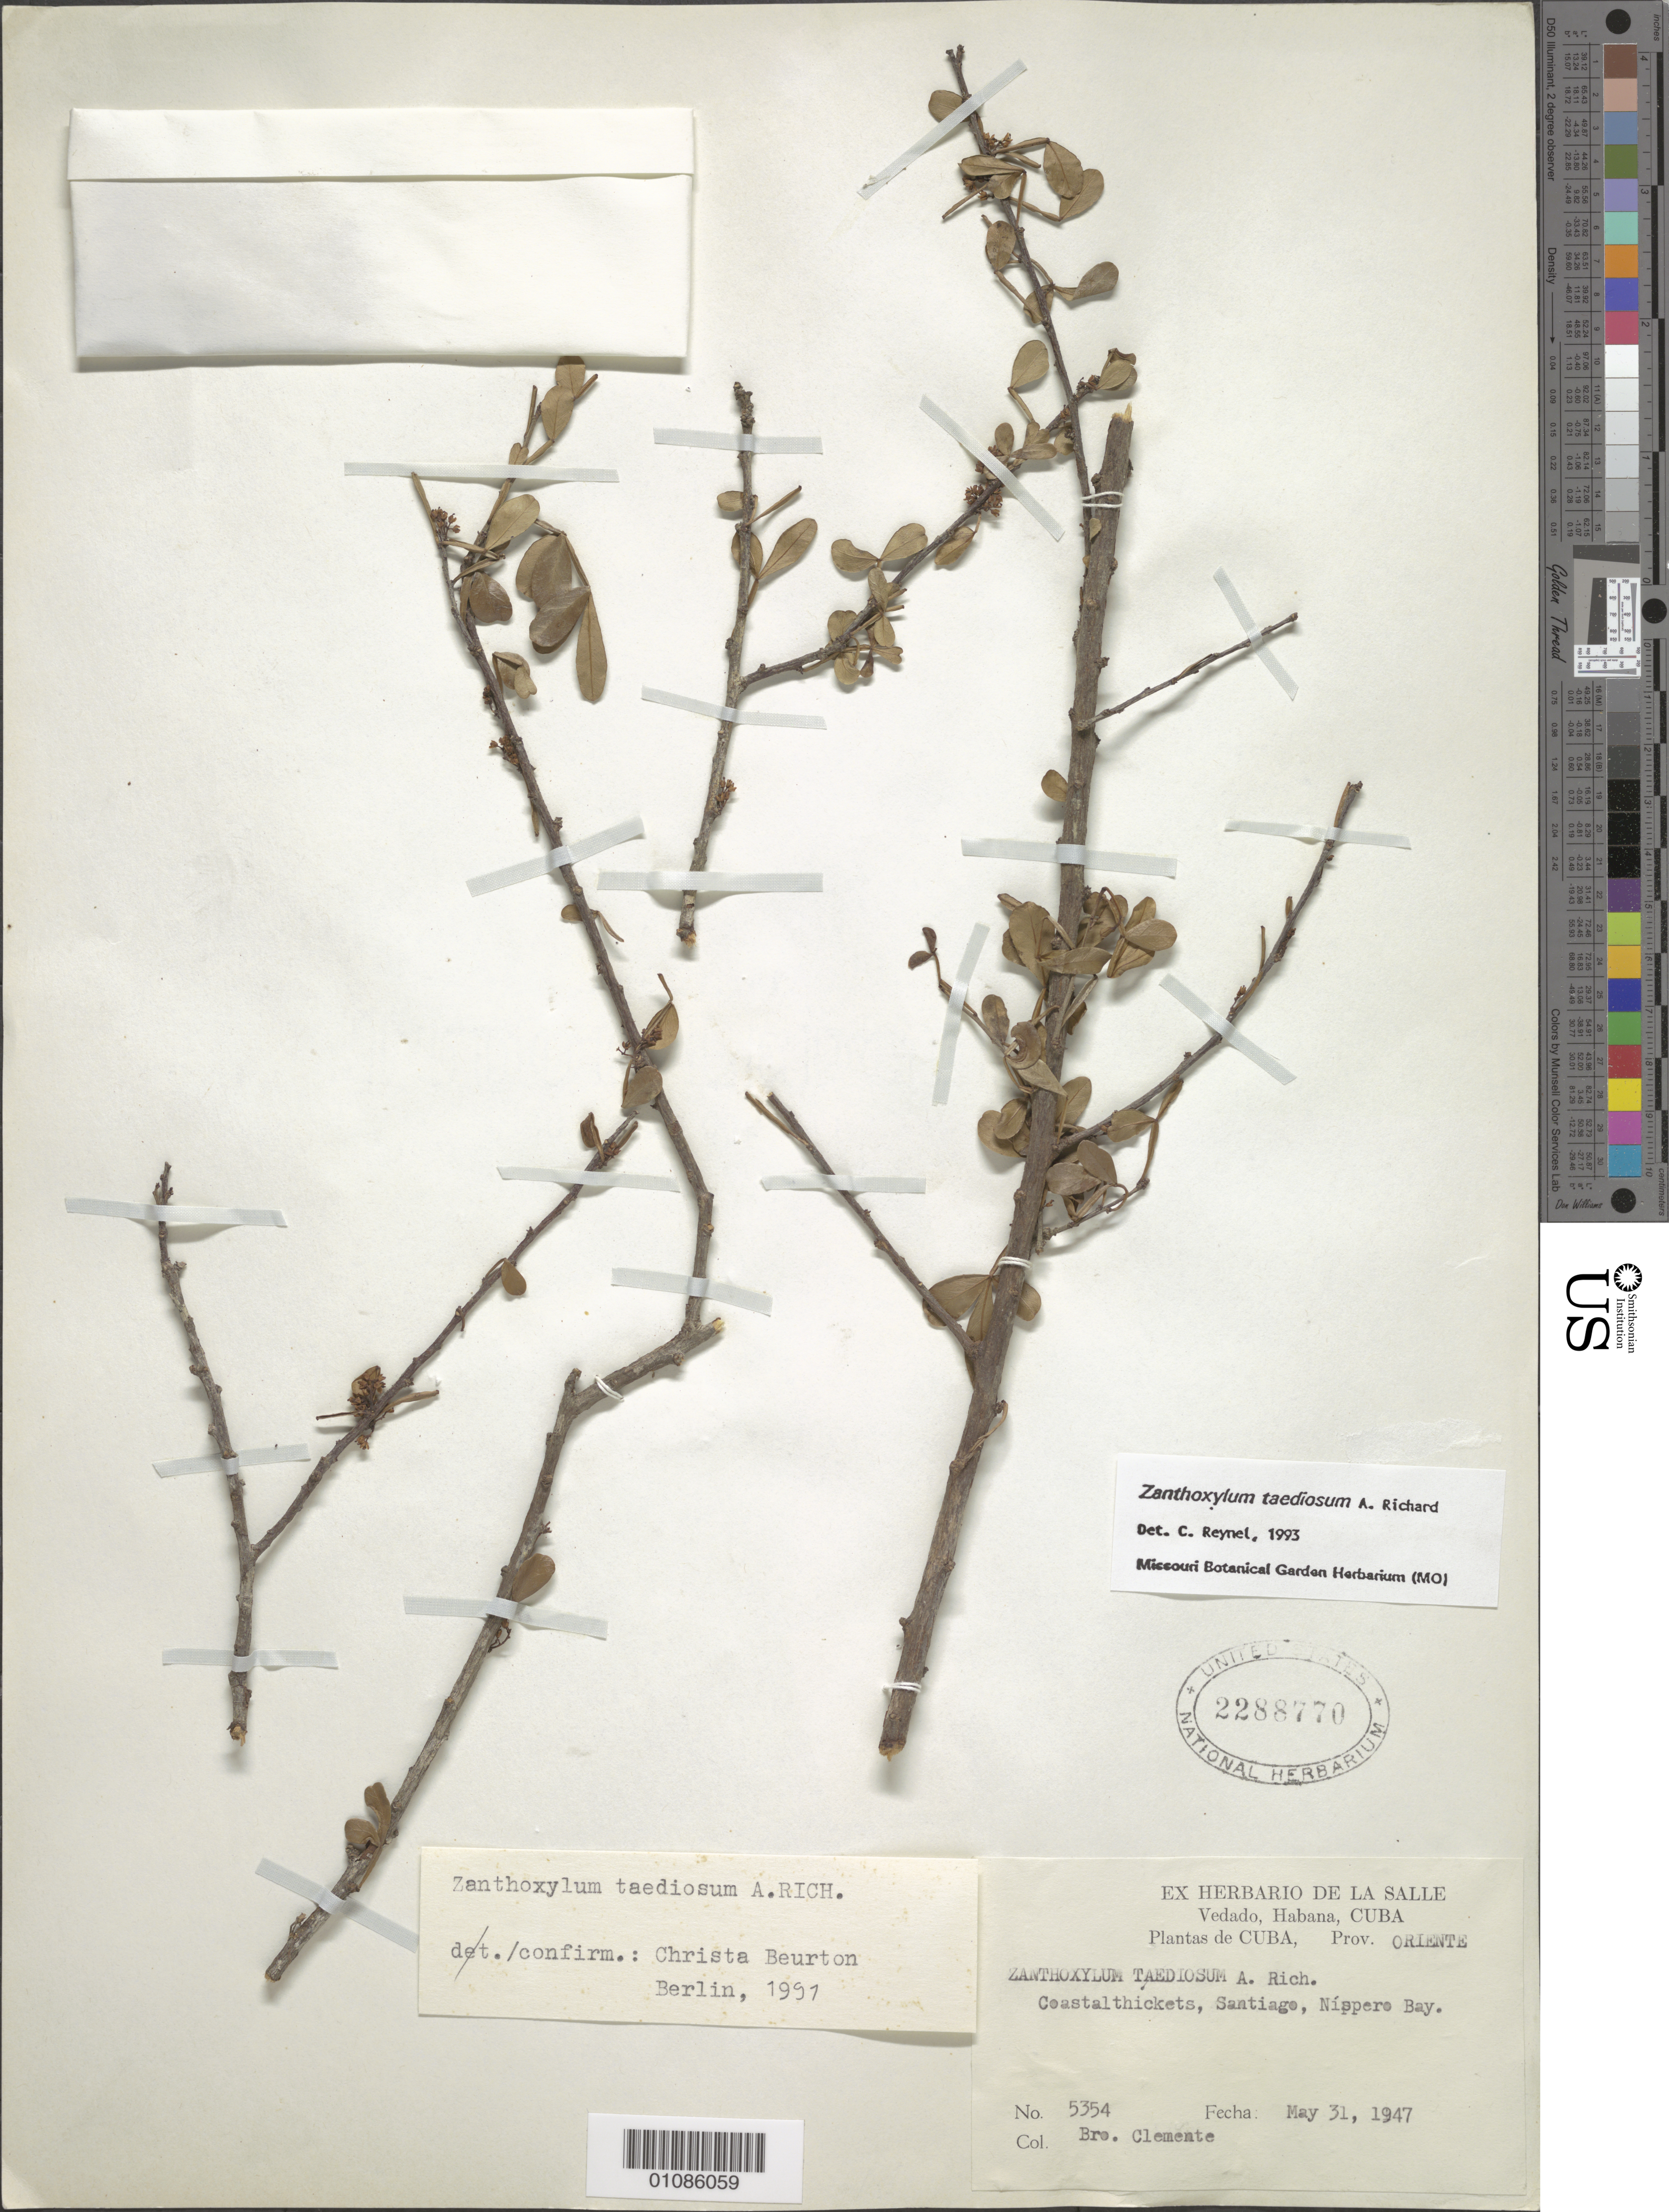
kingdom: Plantae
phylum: Tracheophyta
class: Magnoliopsida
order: Sapindales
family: Rutaceae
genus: Zanthoxylum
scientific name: Zanthoxylum taediosum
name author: A. Rich.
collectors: Bro. Clemente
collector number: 5354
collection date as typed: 31 May 1947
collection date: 1947-05-31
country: Cuba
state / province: Santiago de Cuba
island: Cuba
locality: Coastal thickets Santiago, Nippero Bay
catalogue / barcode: US 2288770